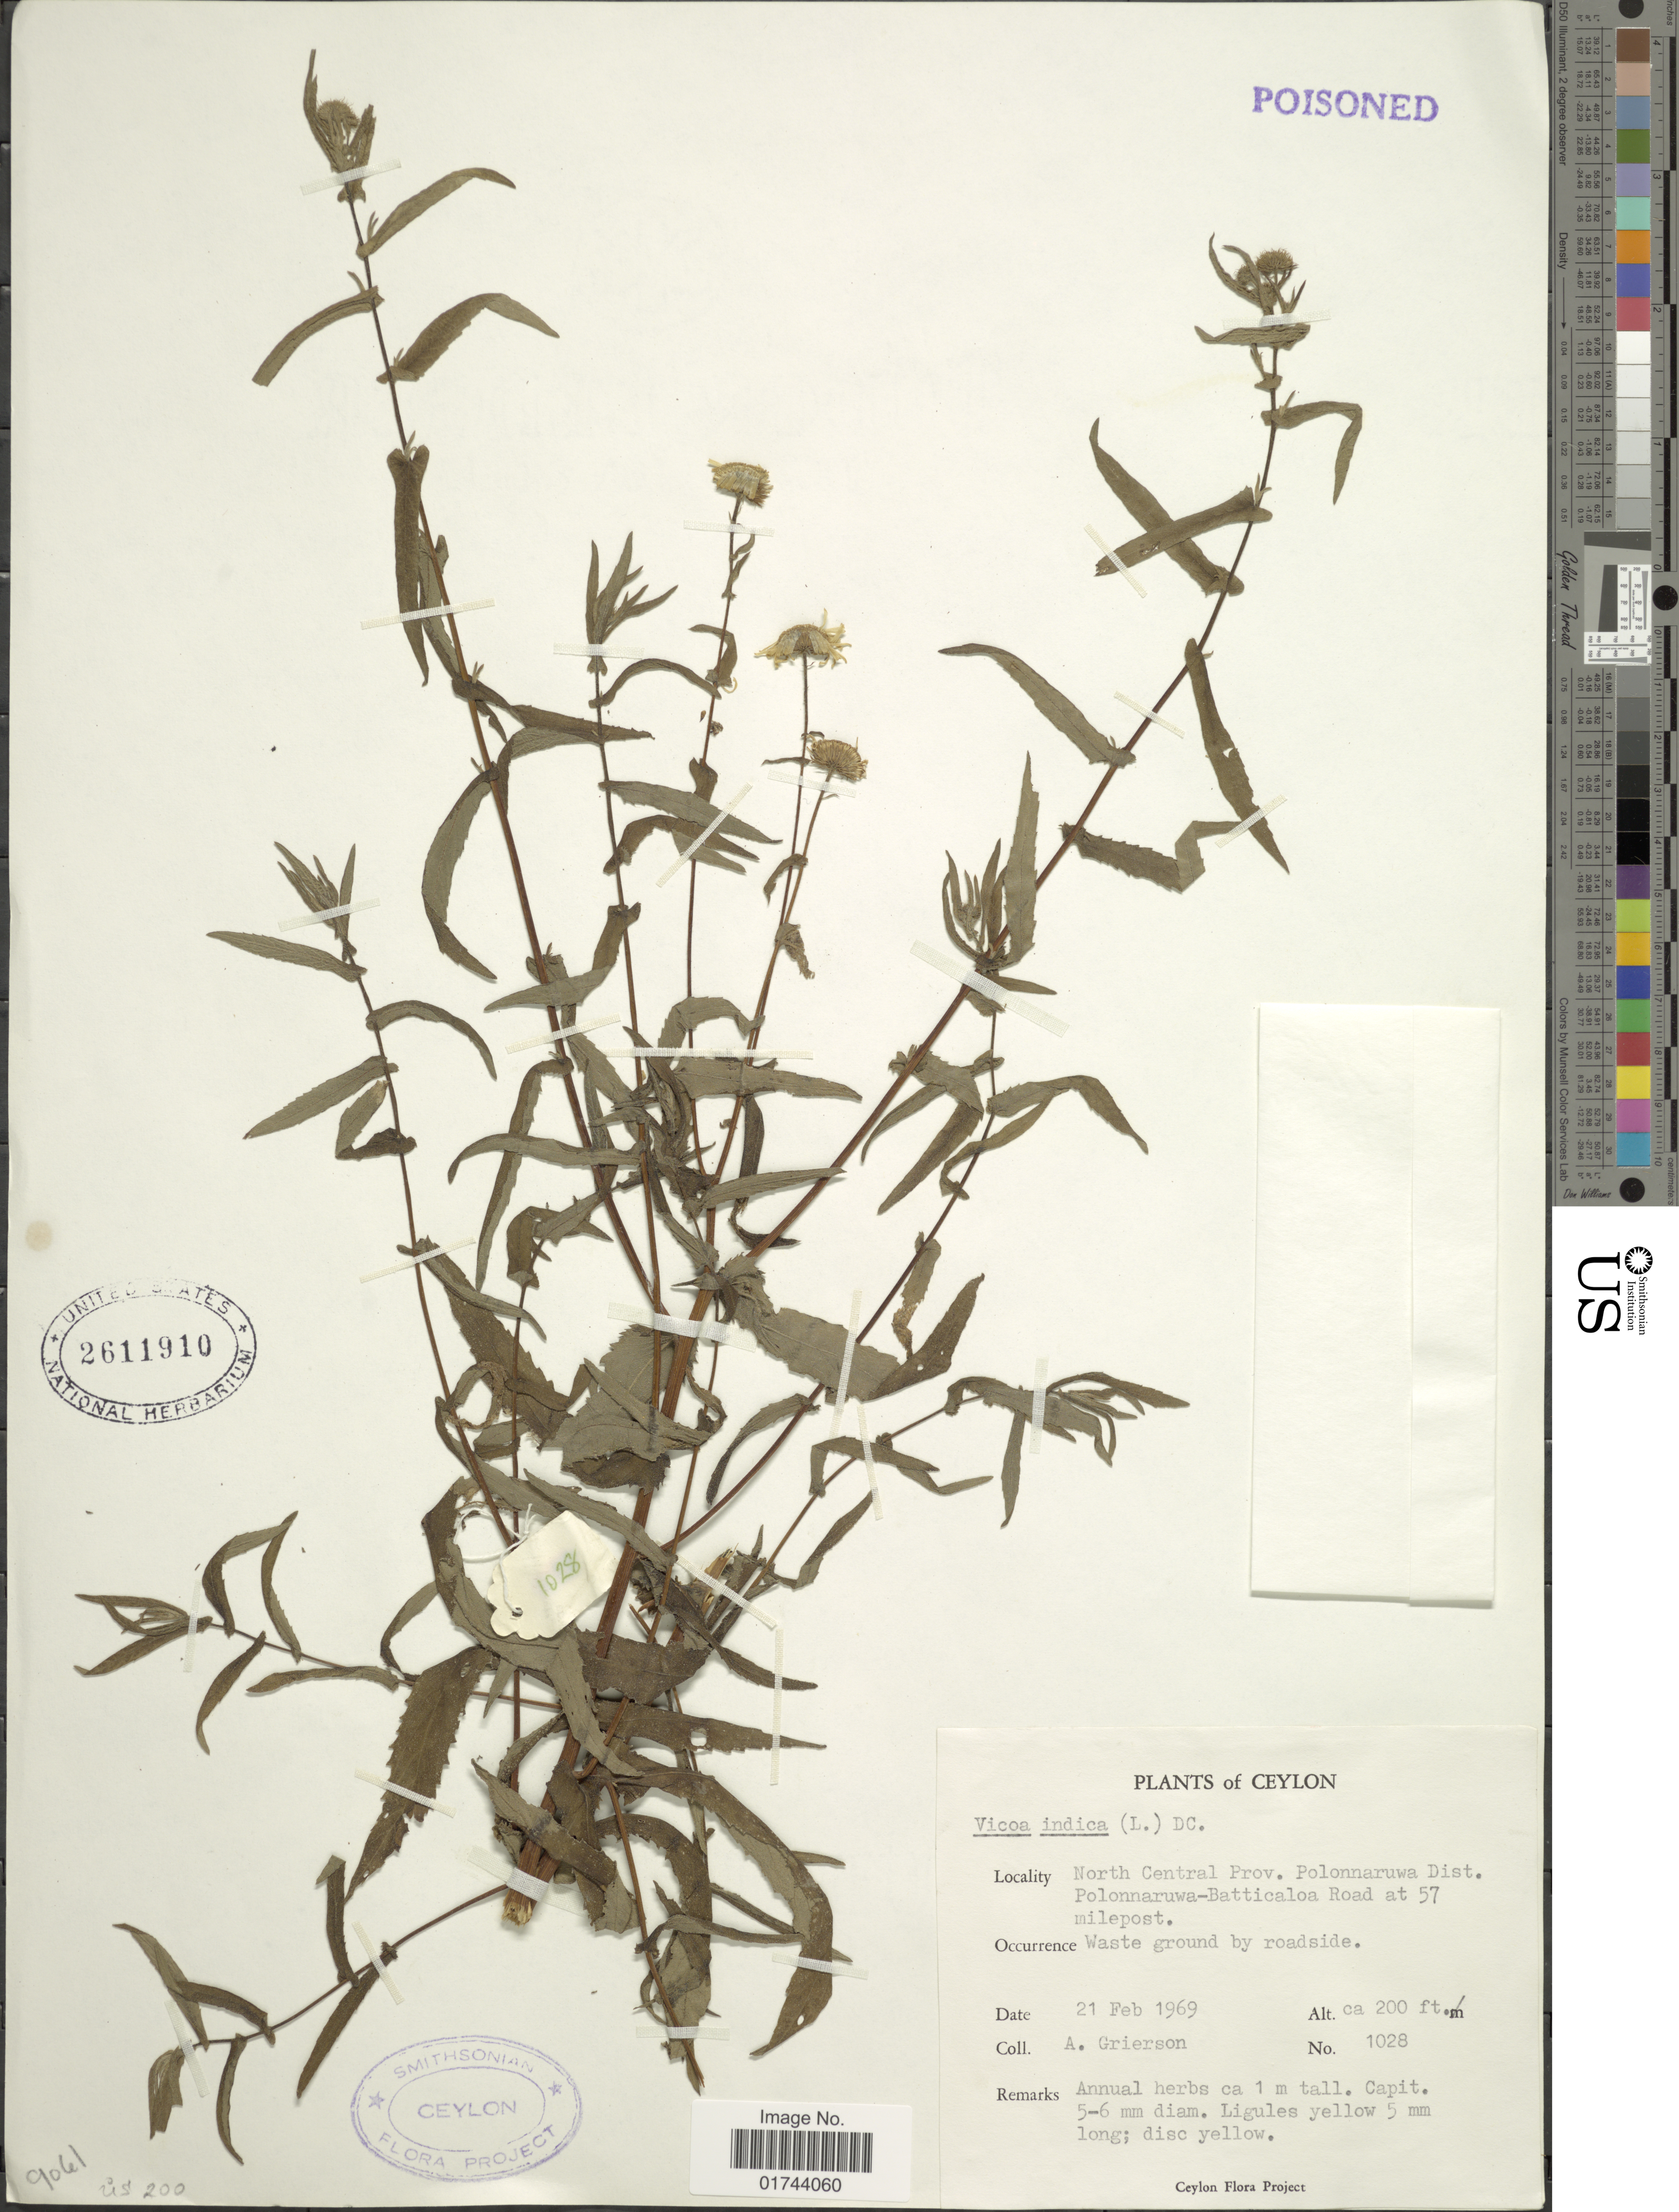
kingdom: Plantae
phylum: Tracheophyta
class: Magnoliopsida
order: Asterales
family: Asteraceae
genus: Inula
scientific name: Inula indica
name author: L.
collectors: A. Grierson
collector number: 1028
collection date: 1969-02-21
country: Sri Lanka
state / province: North Central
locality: Polonnaruwa Dist. Polonnaruwa-Batticaloa Road at 57 milepost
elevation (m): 61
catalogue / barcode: US 2611910